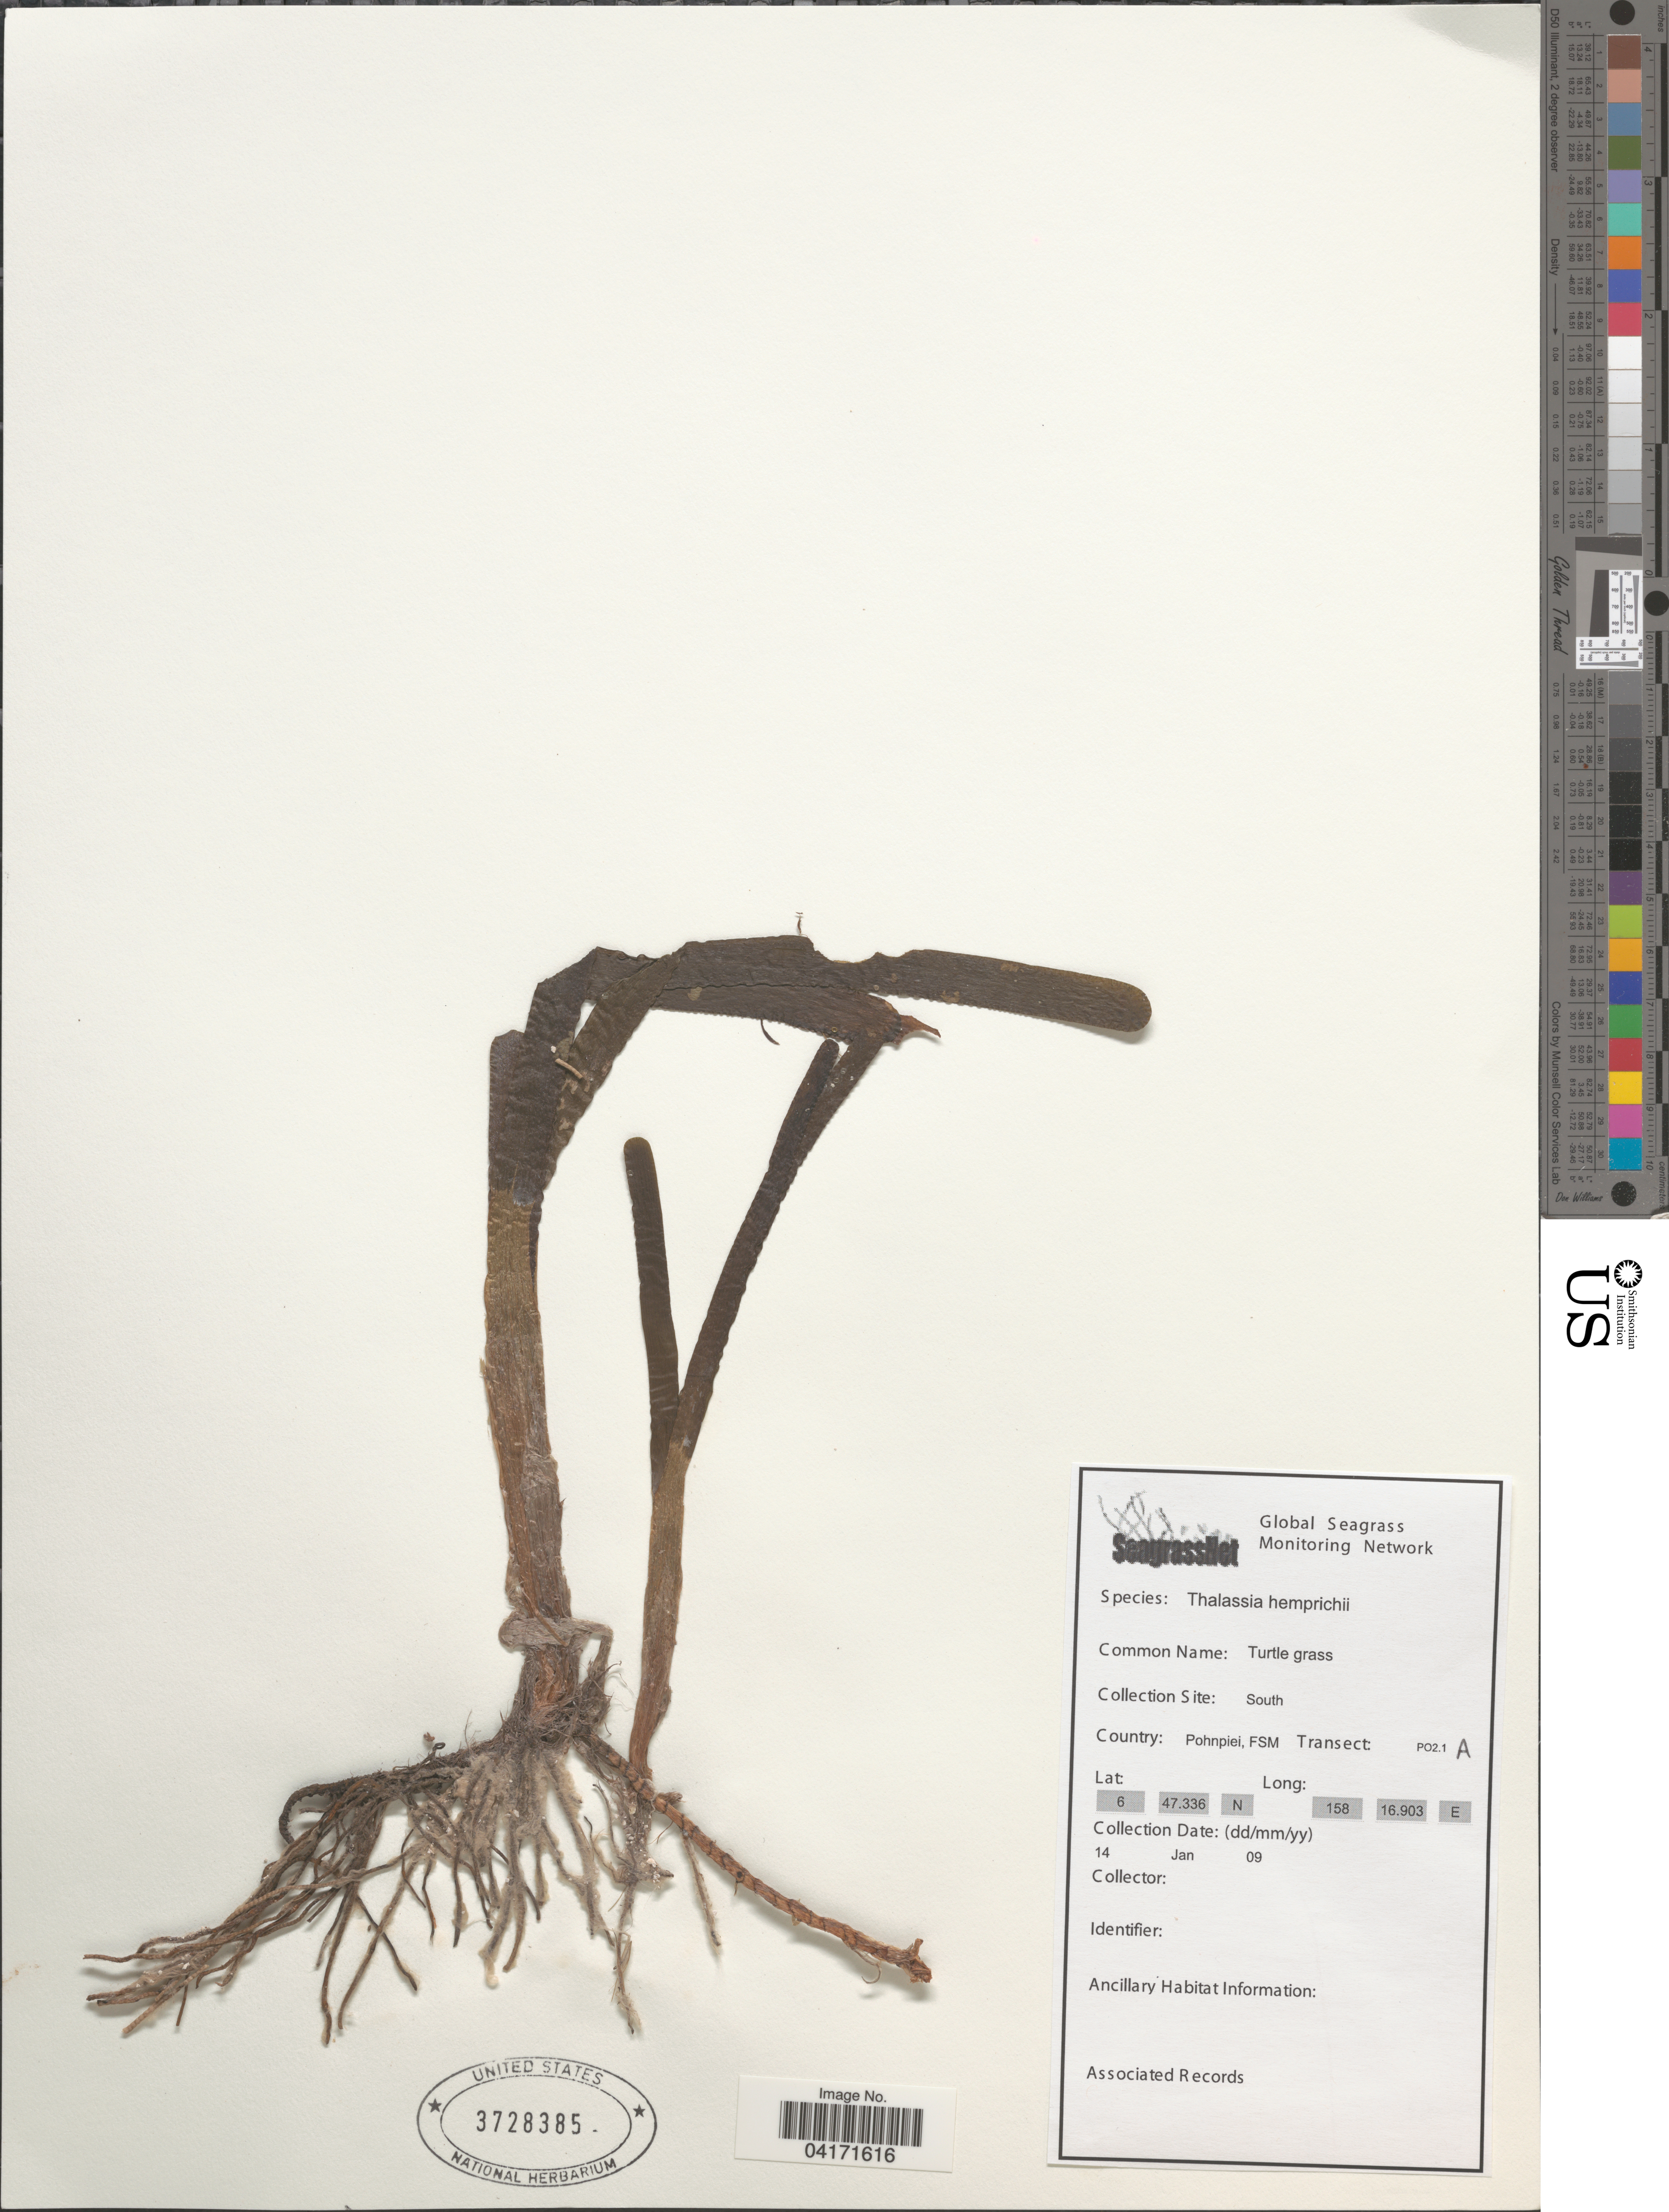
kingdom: Plantae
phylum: Tracheophyta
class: Liliopsida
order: Alismatales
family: Hydrocharitaceae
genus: Thalassia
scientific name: Thalassia hemprichii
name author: Asch.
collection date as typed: Transcribed d/m/y: 14/1/9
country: Micronesia, Federated States of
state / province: Pohnpei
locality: South. Country: Pohnpiei. Transect: PO2.1 A.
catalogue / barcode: US 3728385